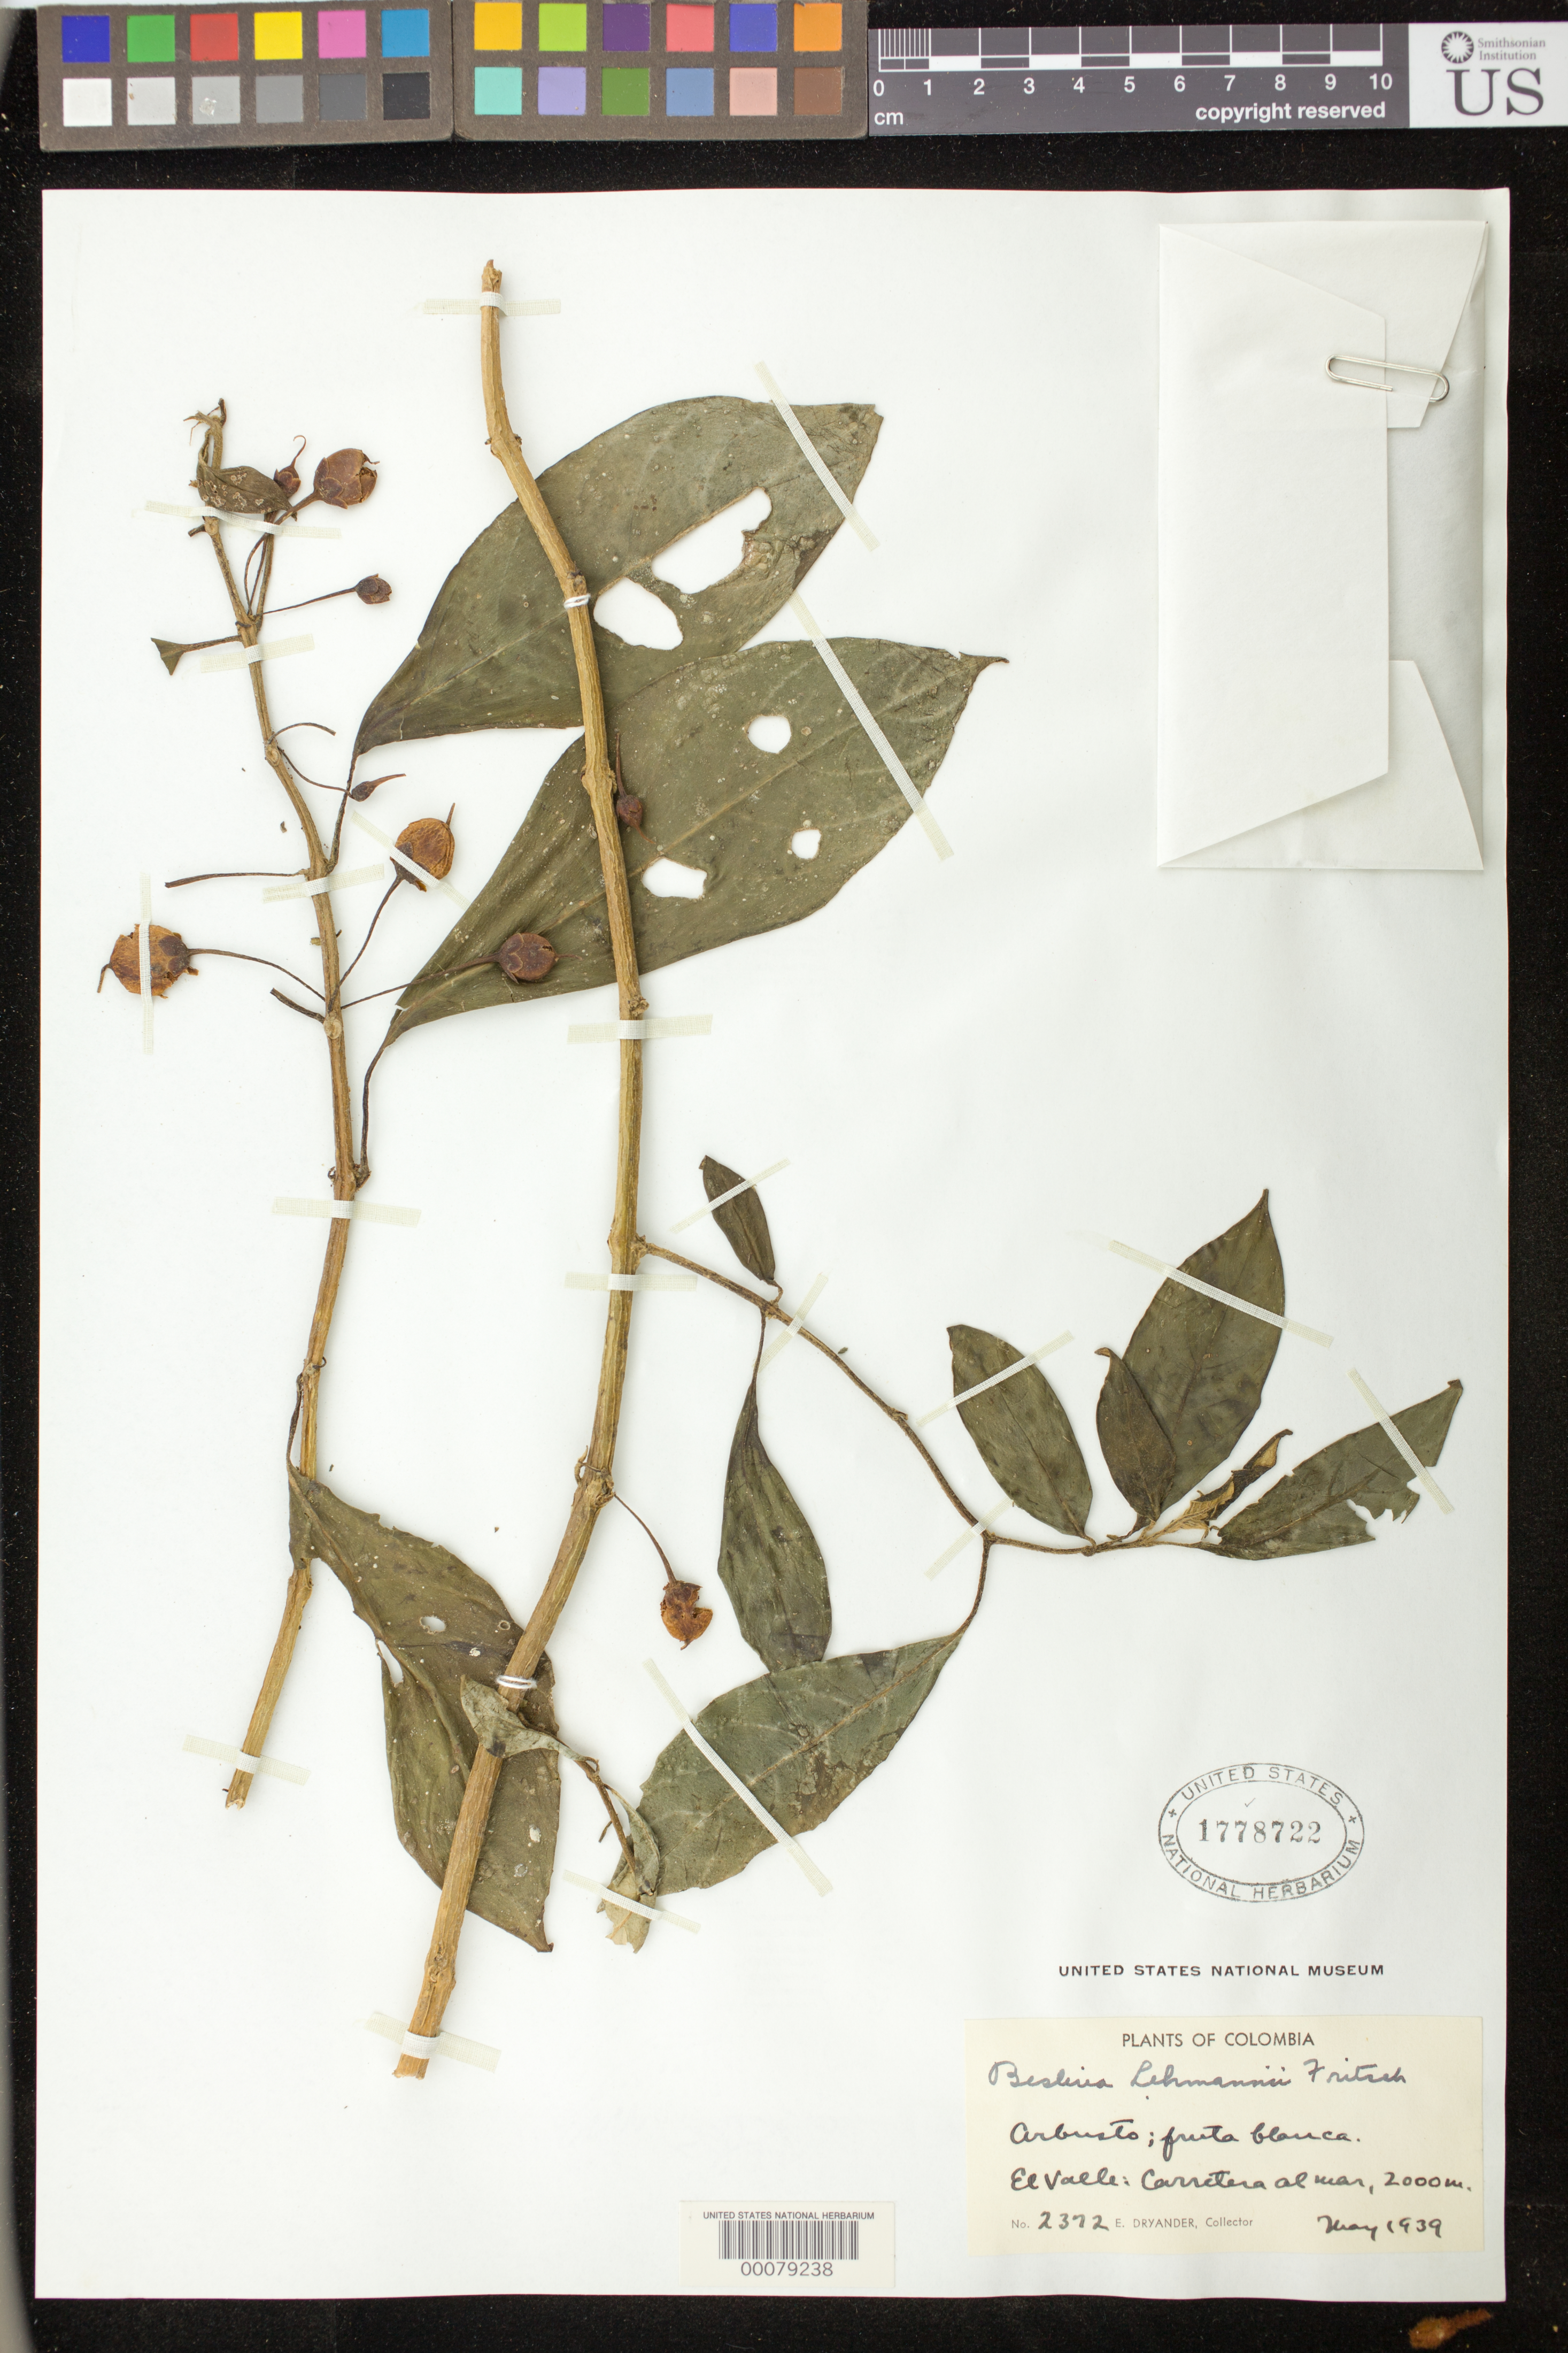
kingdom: Plantae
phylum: Tracheophyta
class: Magnoliopsida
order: Lamiales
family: Gesneriaceae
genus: Besleria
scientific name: Besleria lehmanni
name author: Fritsch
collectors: E. I. Dryander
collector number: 2372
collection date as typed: May 1939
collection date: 1939-05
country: Colombia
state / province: Valle del Cauca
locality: Highway to Mar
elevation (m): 2000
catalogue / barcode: US 1778722